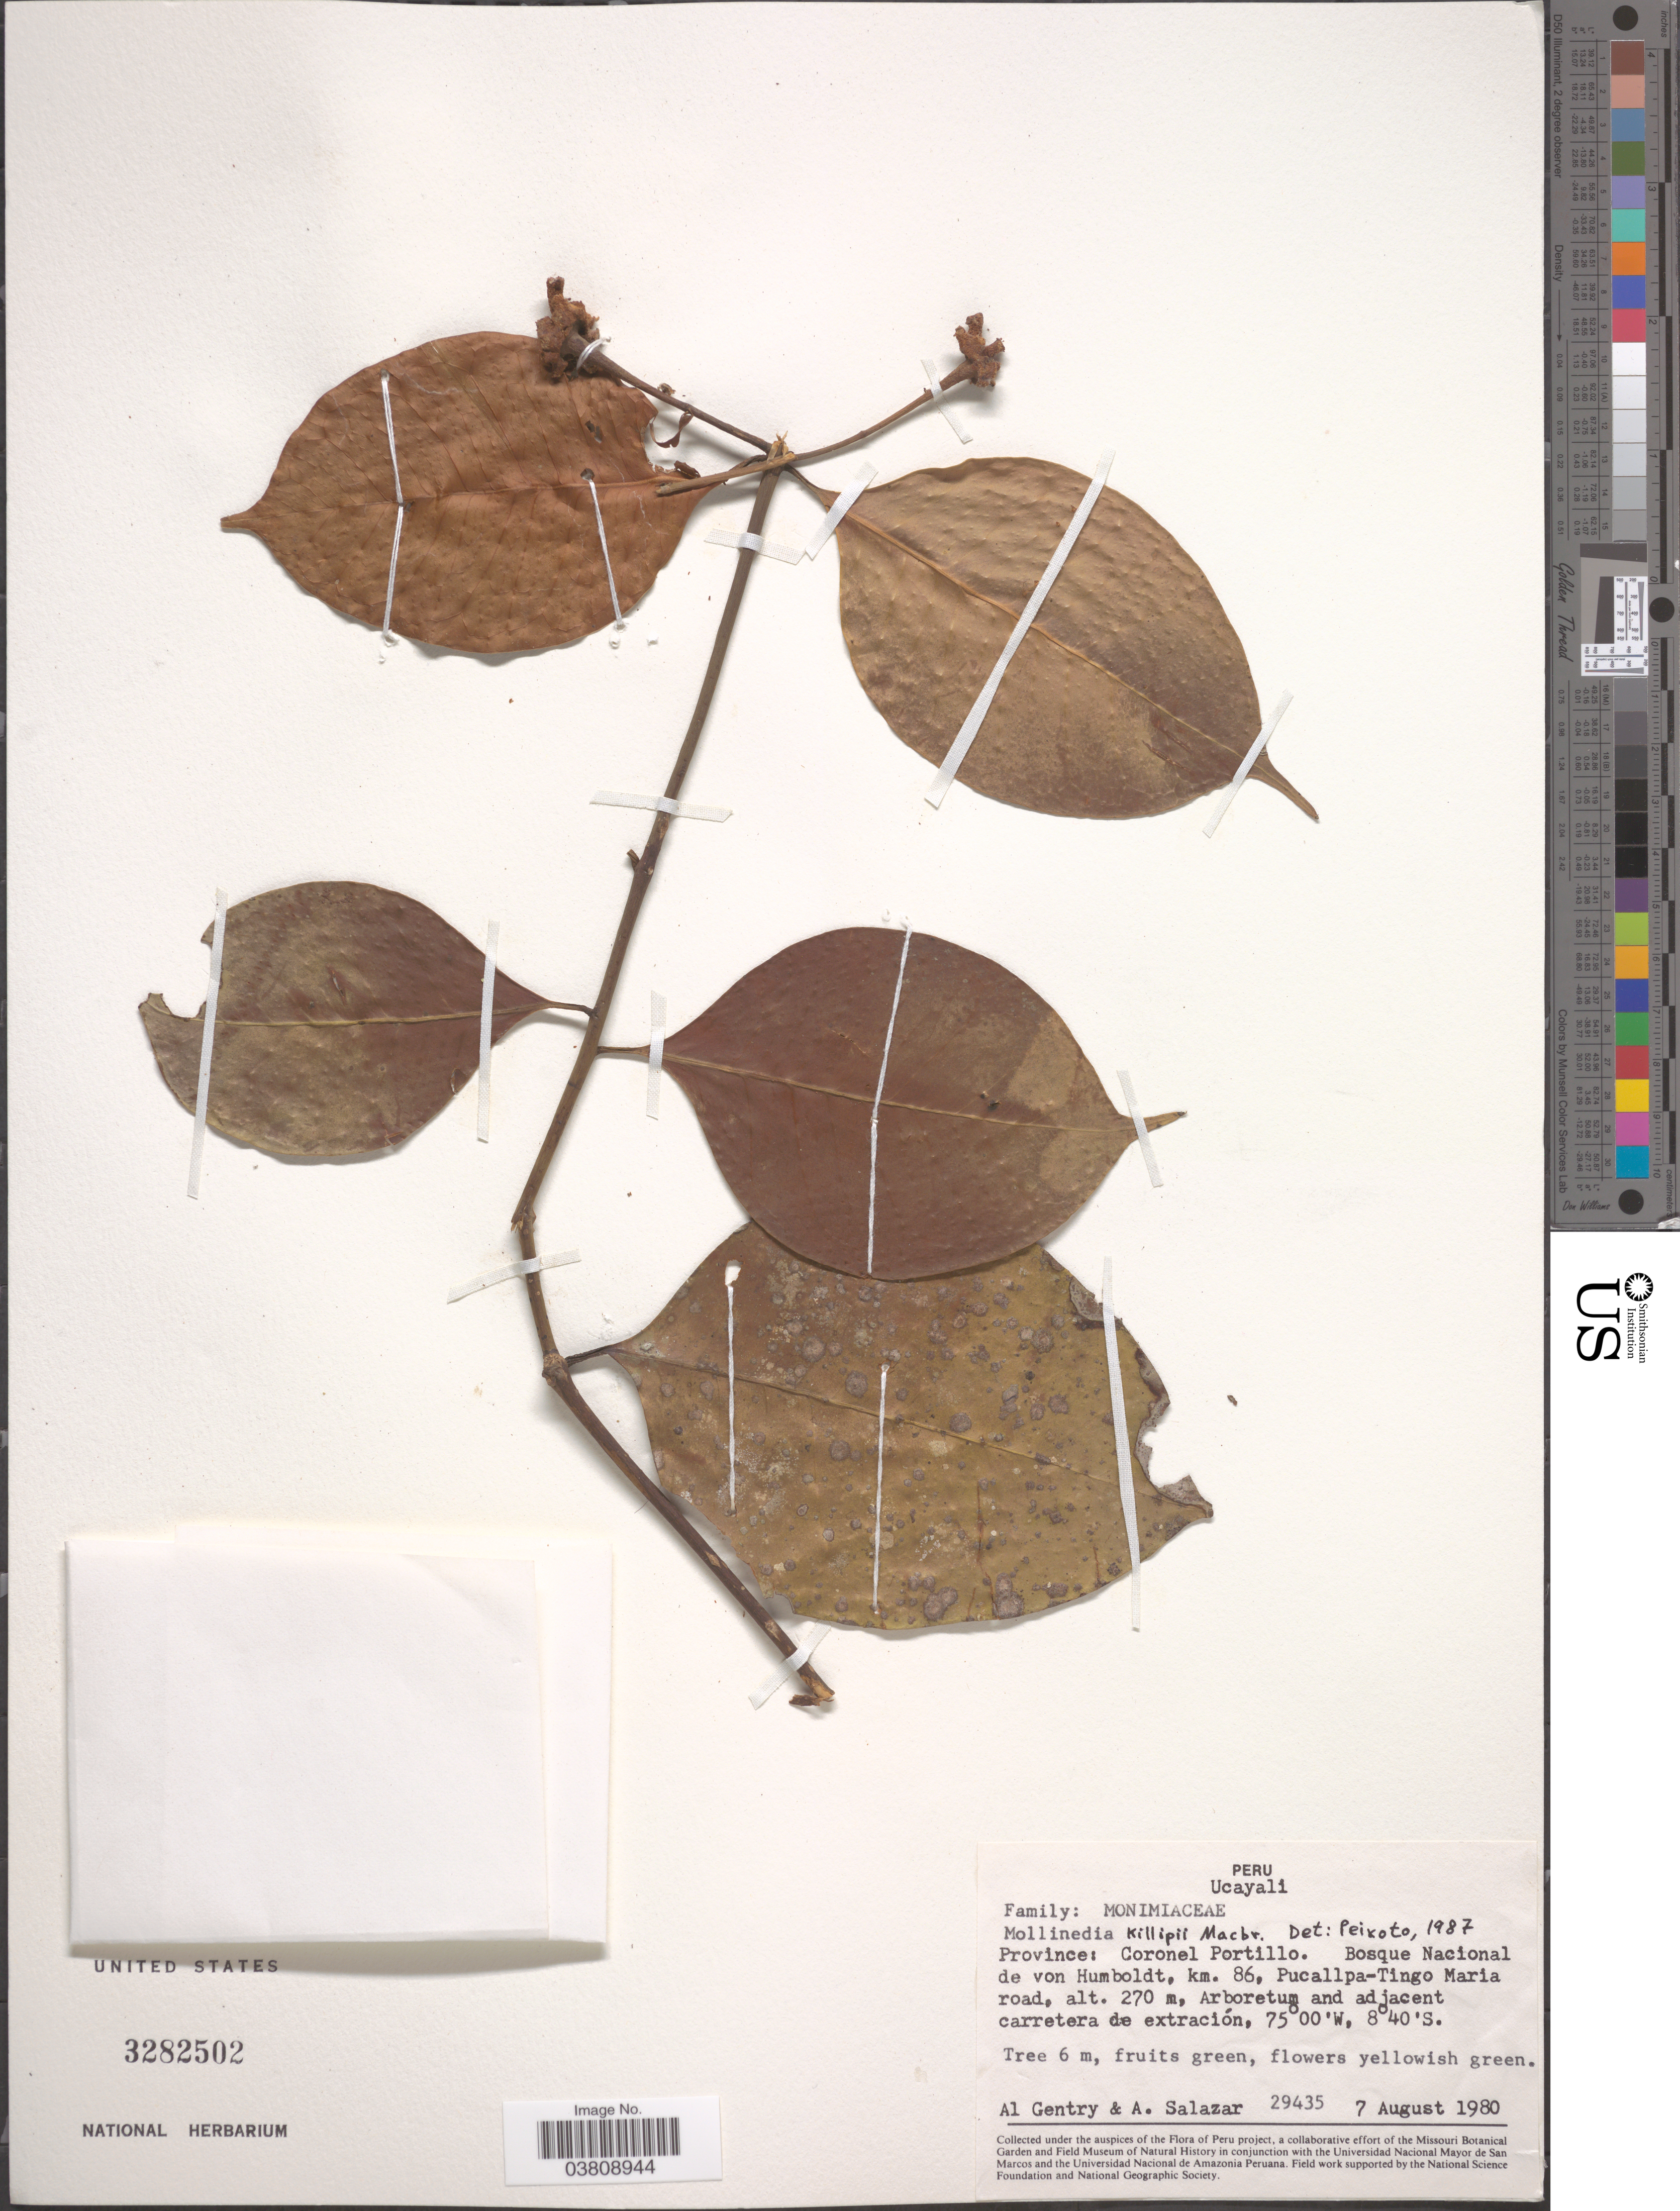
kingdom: Plantae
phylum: Tracheophyta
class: Magnoliopsida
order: Laurales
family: Monimiaceae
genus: Mollinedia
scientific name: Mollinedia killipii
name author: J.F. Macbr.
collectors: A. H. Gentry & A. Salazar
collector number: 29435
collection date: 1980-08-07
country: Peru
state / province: Ucayali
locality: Province: Coronel Portillo. Bosque Nacional de von Humboldt, km. 86, Pucallpa-Tingo Maria road, Arboretum and adjacent carretera de extración.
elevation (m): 270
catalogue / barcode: US 3282502